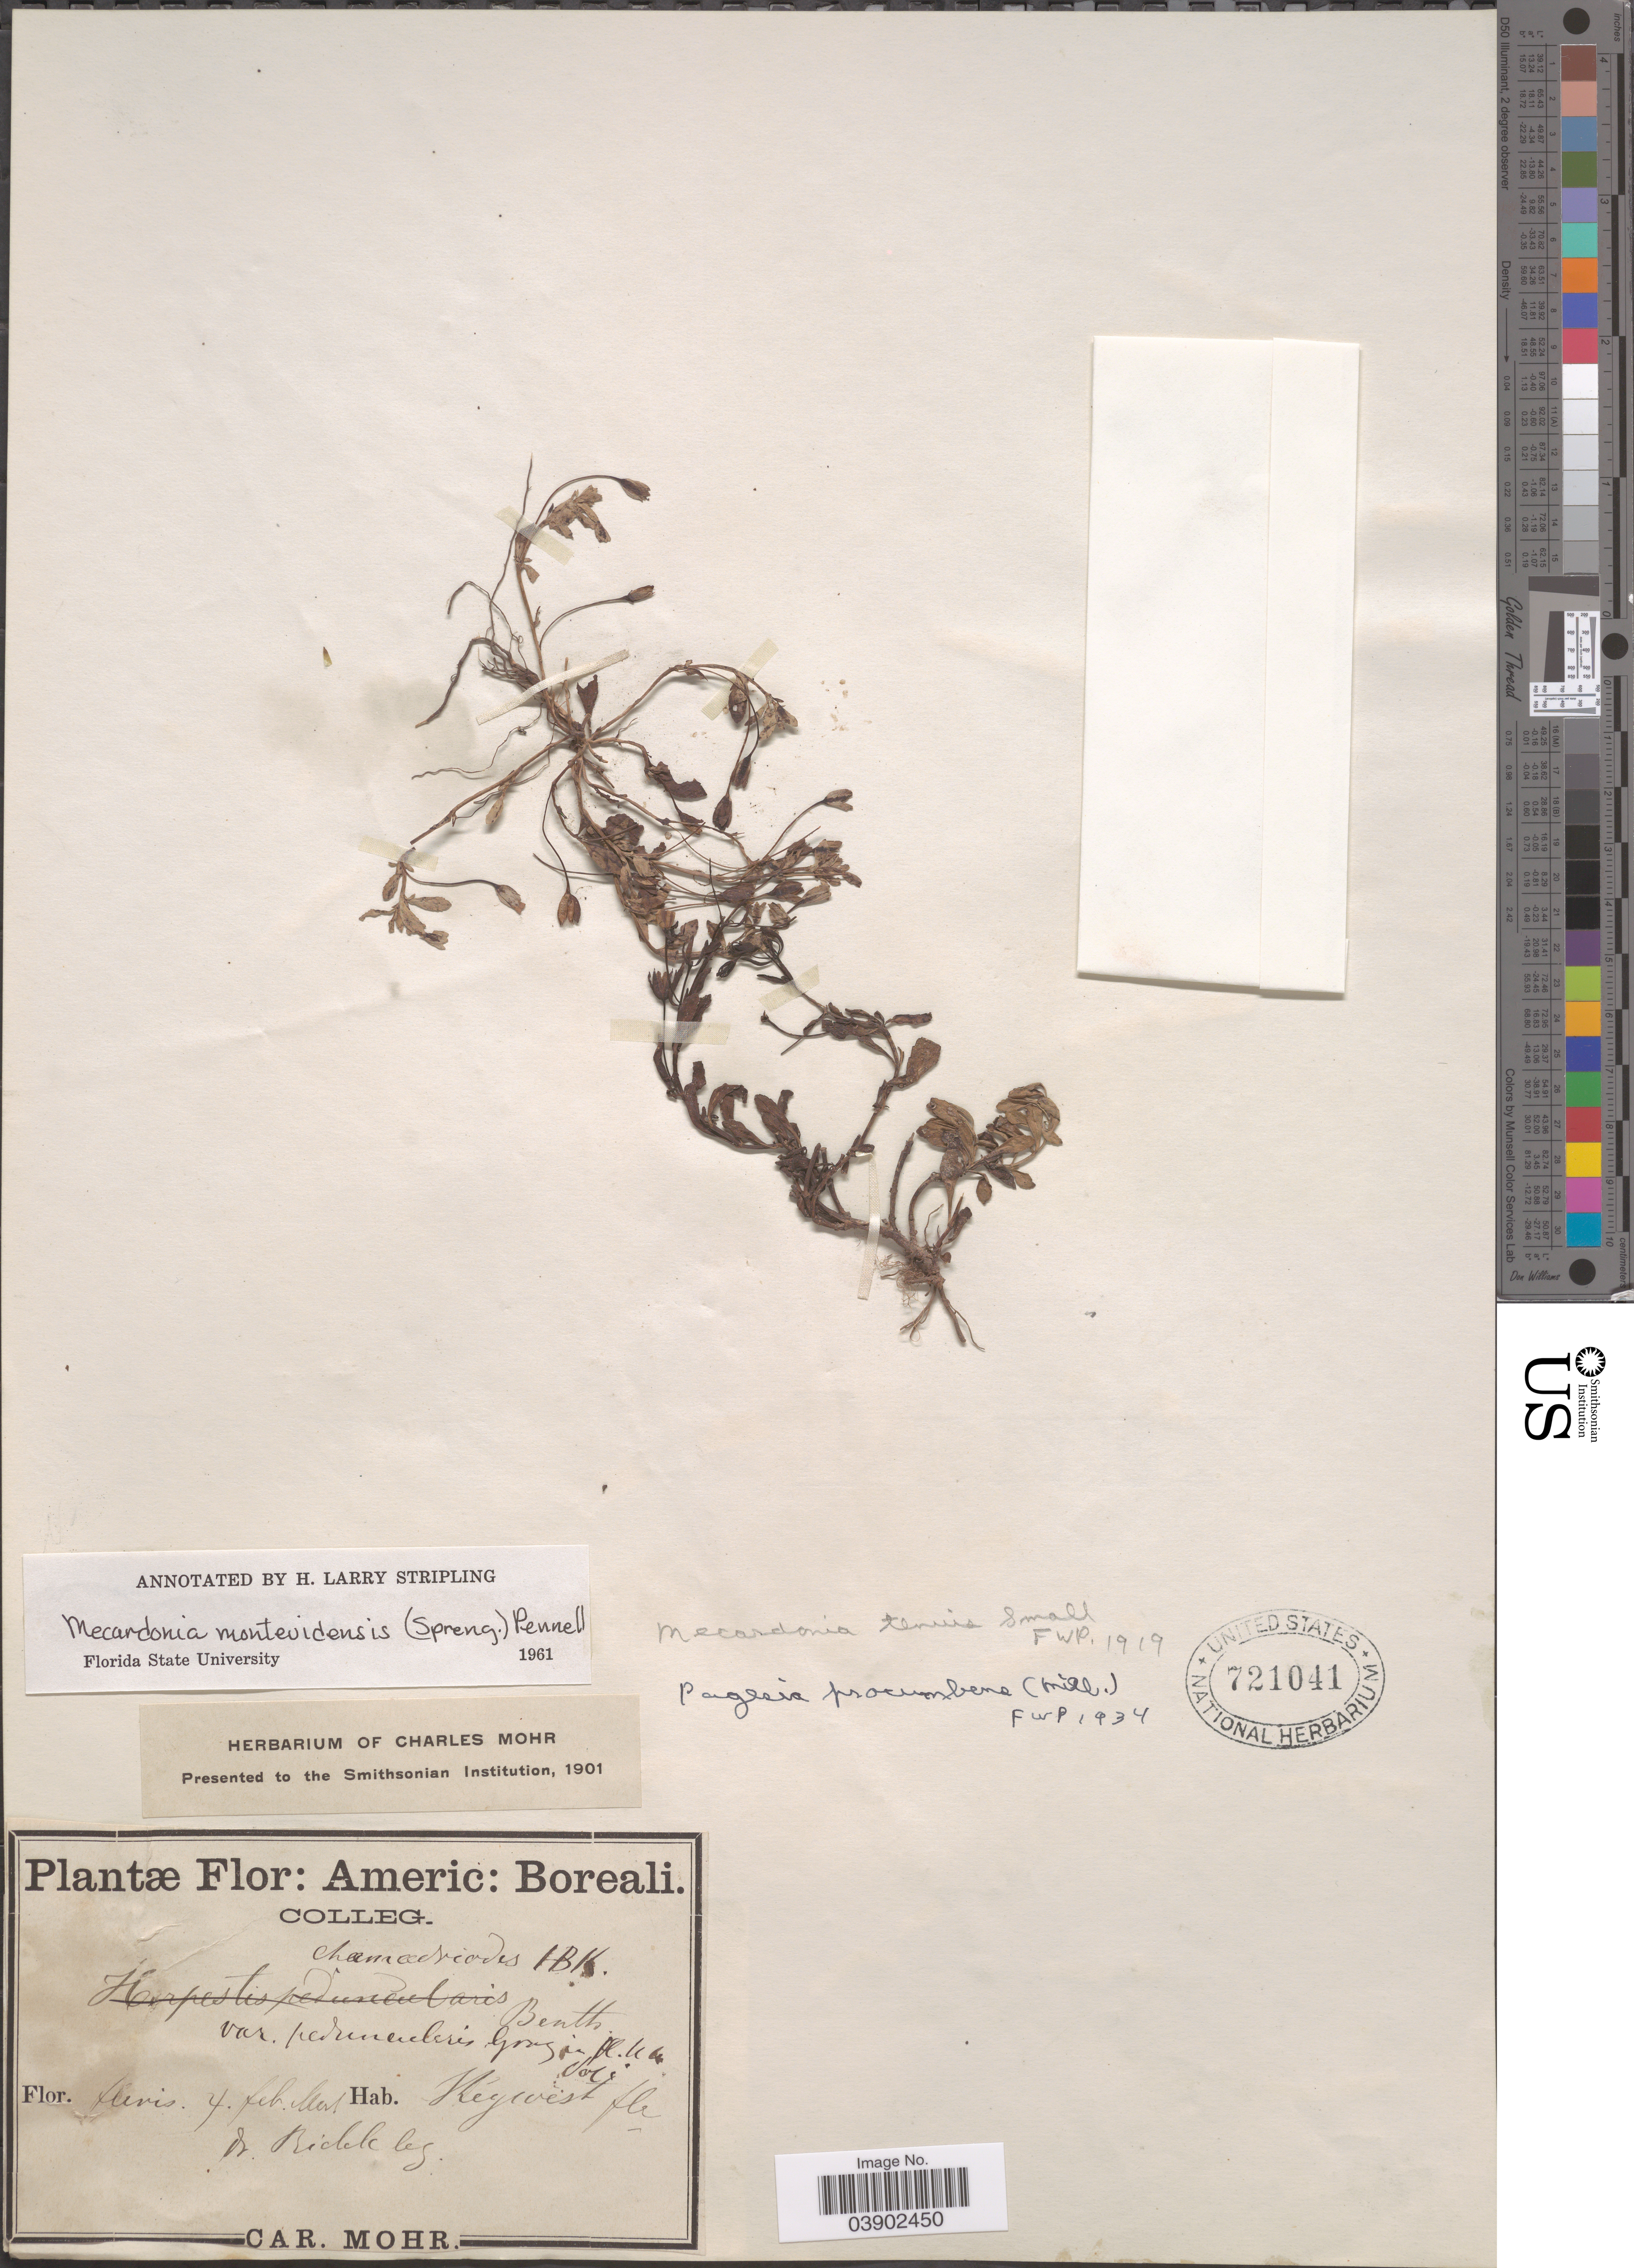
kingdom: Plantae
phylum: Tracheophyta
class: Magnoliopsida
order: Lamiales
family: Plantaginaceae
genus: Mecardonia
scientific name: Mecardonia montevidensis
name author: (Spreng.) Pennell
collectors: -. Ridele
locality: Americ: Boreali.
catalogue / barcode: US 721041